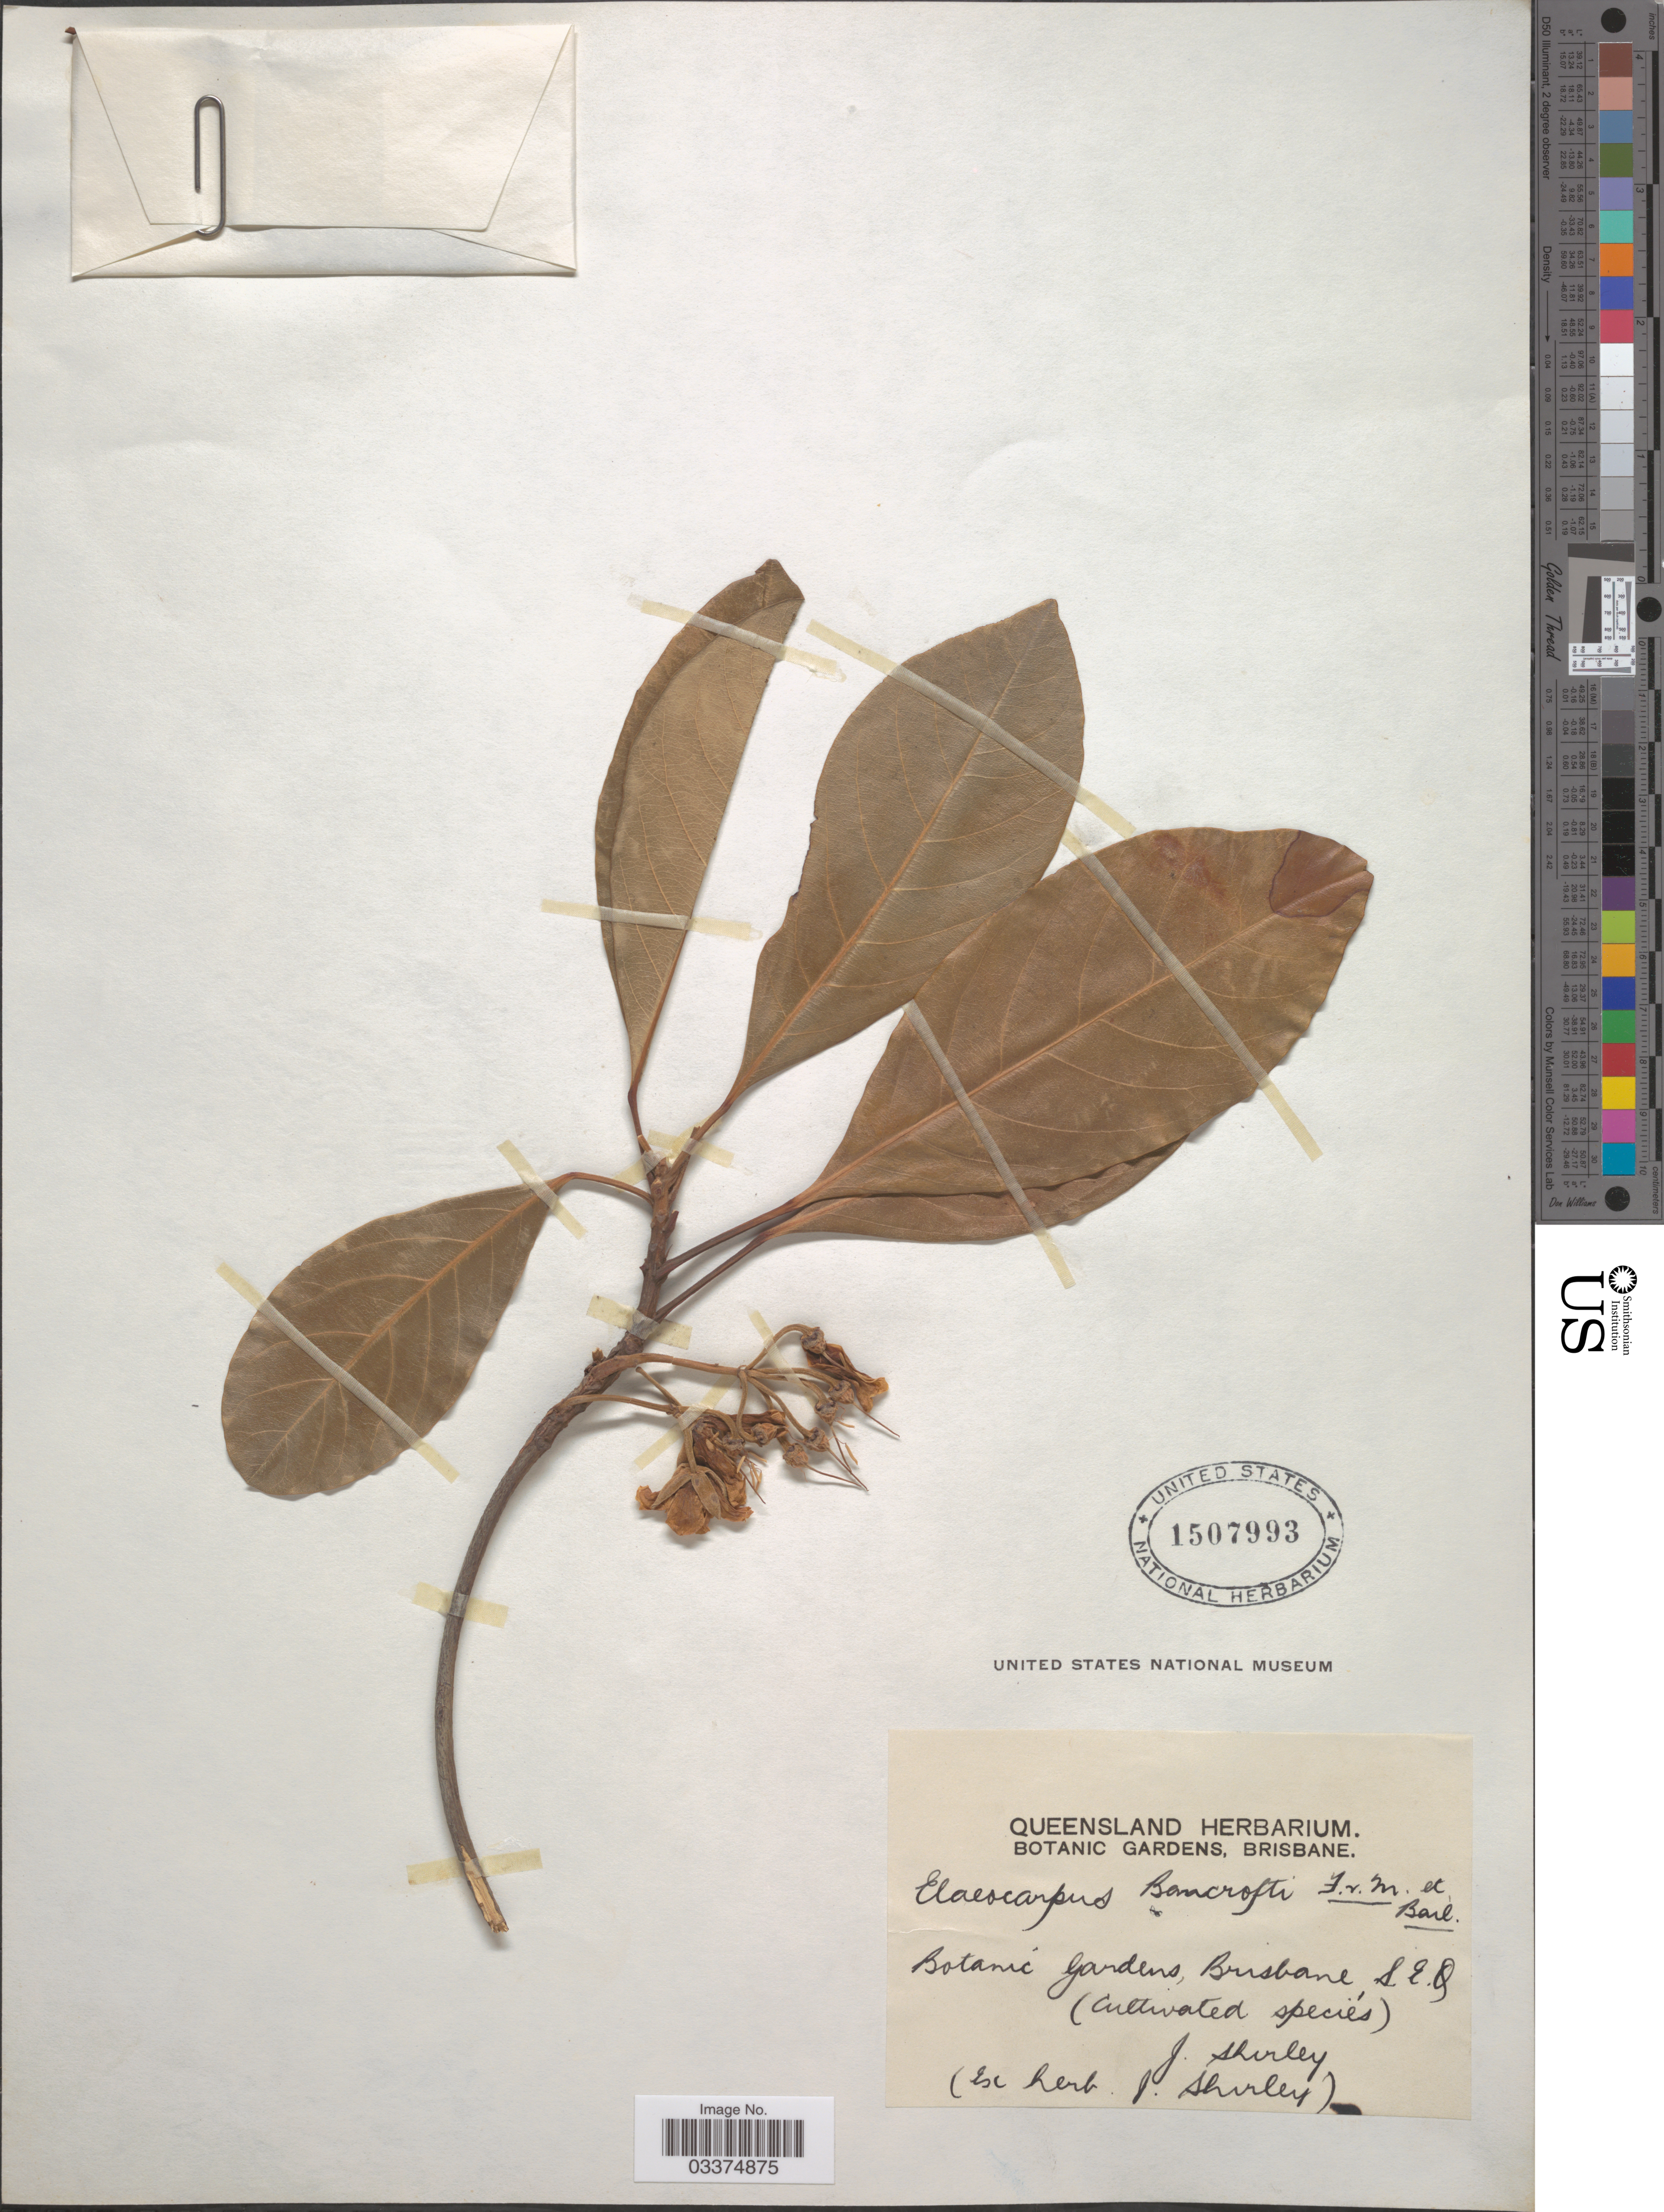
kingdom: Plantae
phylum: Tracheophyta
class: Magnoliopsida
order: Oxalidales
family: Elaeocarpaceae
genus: Elaeocarpus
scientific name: Elaeocarpus bancroftii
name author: F. Muell. & F.M. Bailey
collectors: J. Shirley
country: Australia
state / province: Queensland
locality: Botanic Gardens, Brisbane S.E.Q.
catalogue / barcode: US 1507993